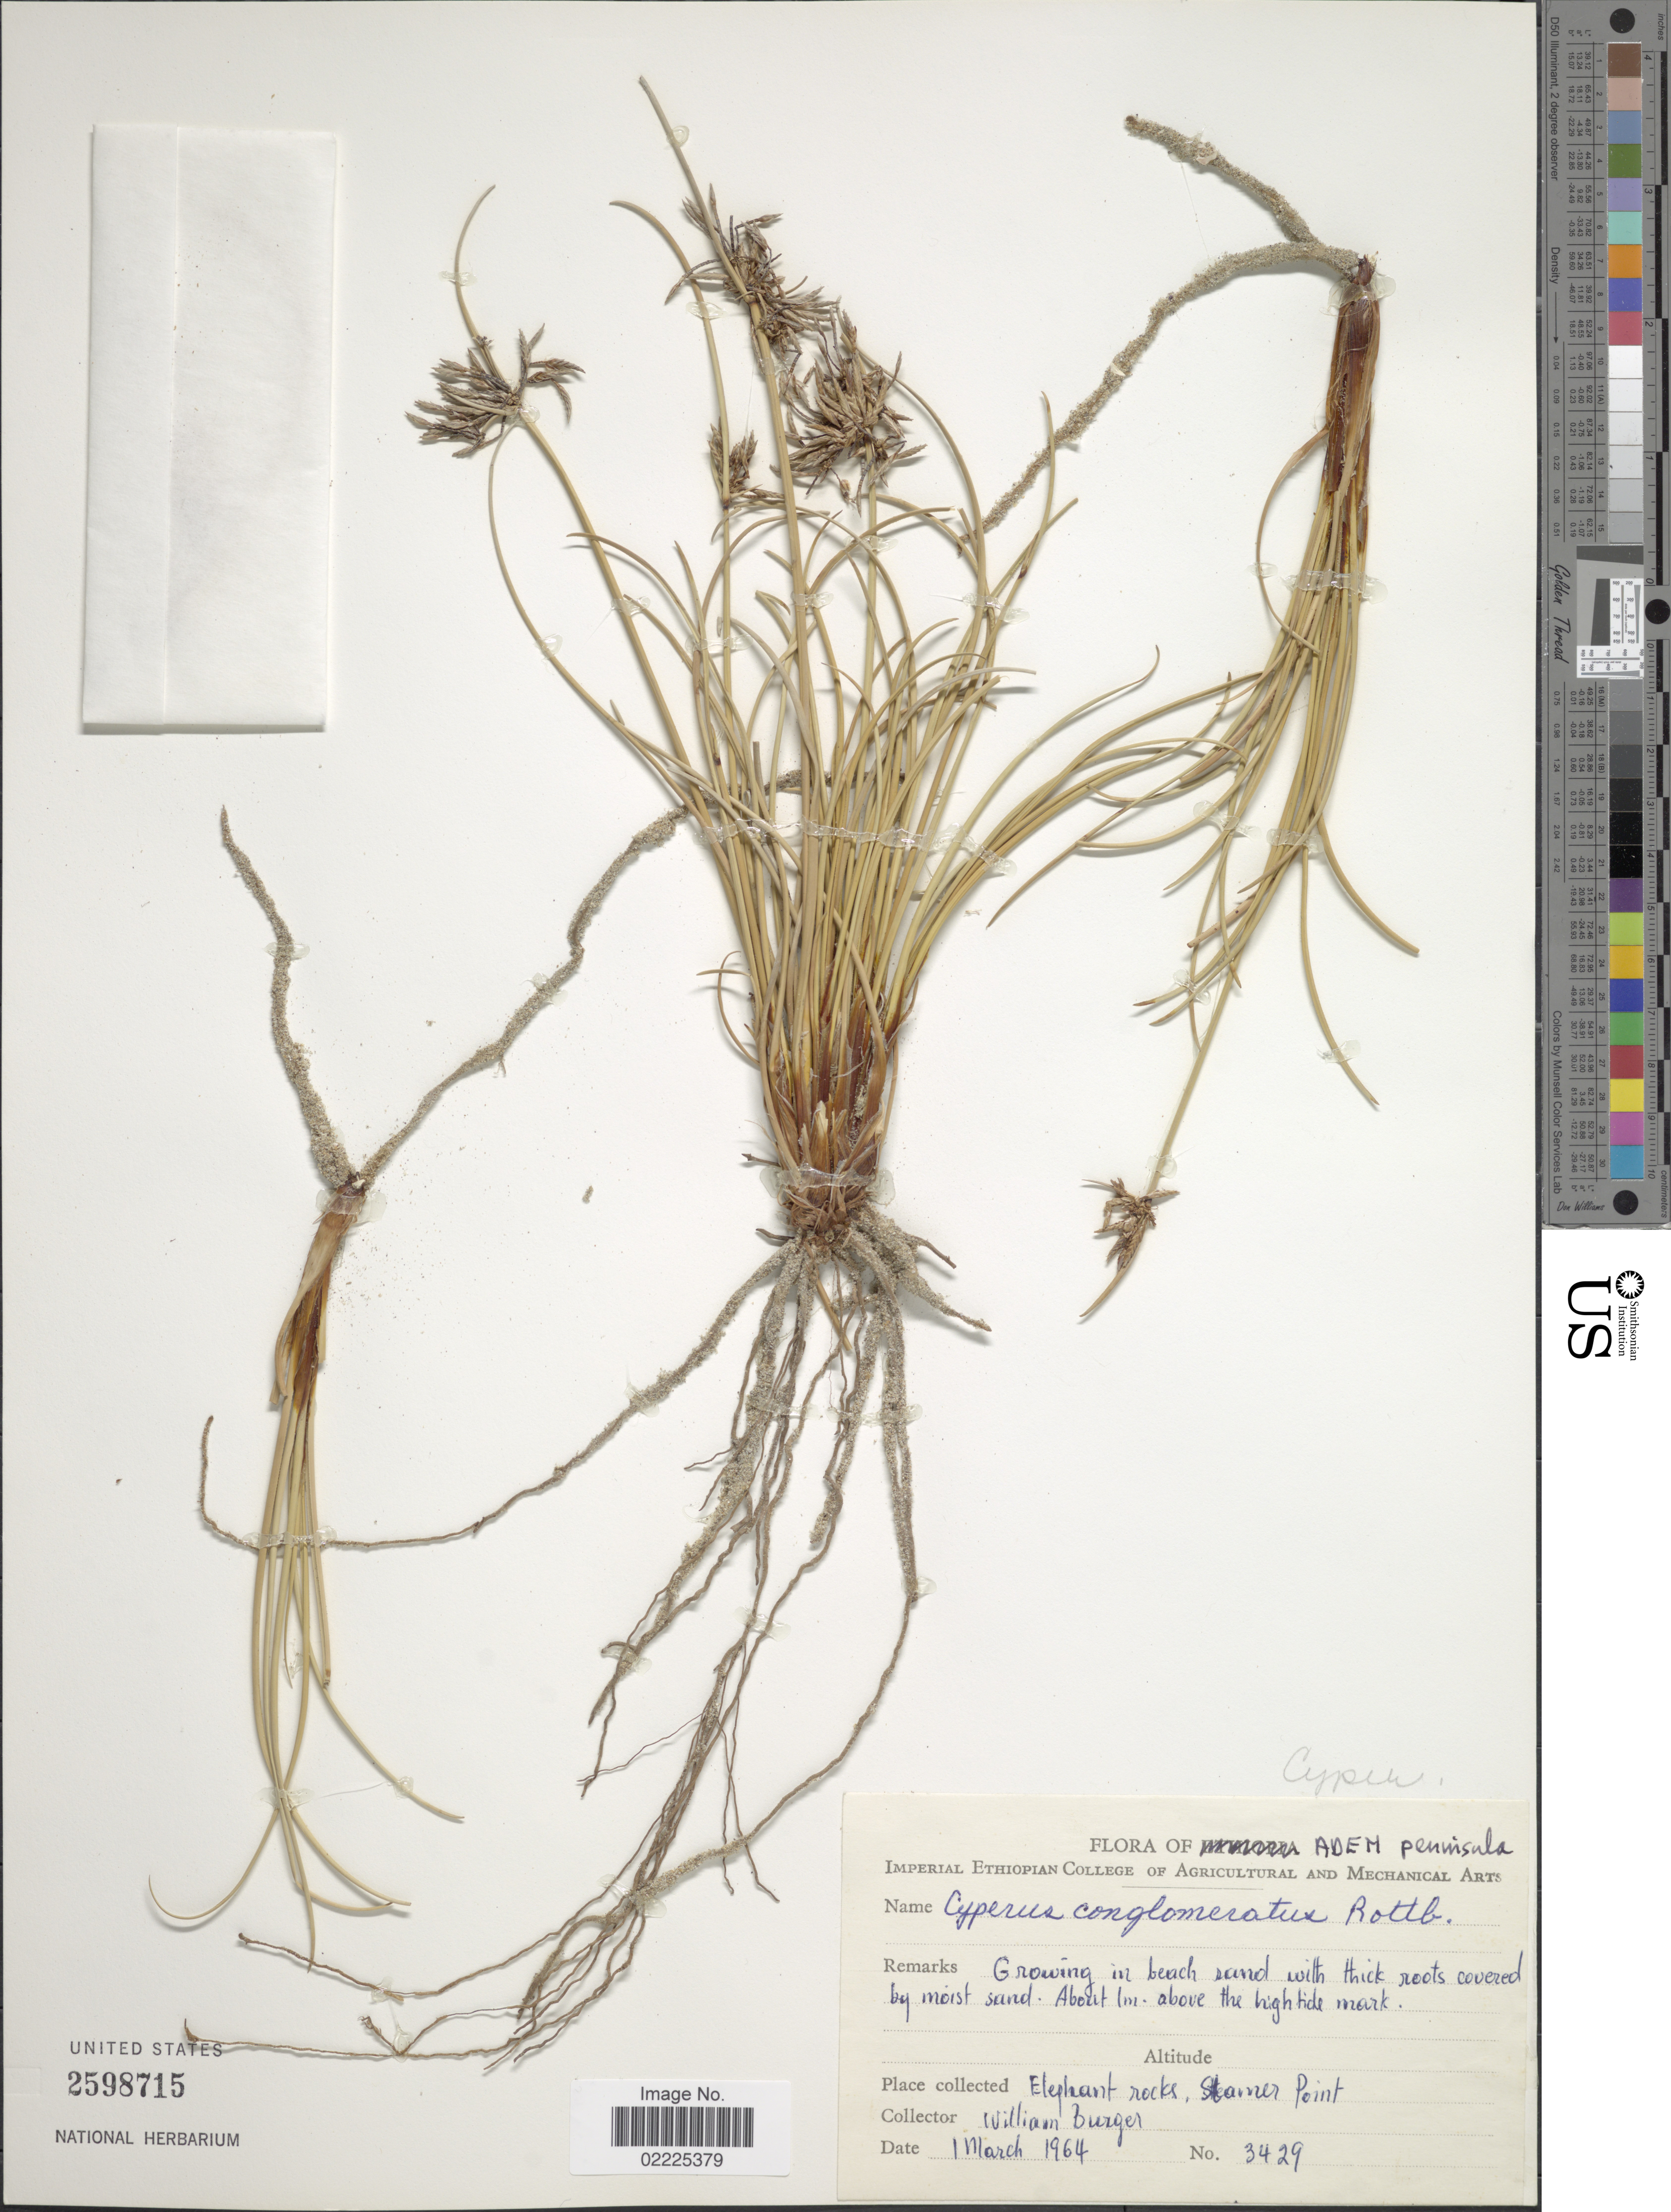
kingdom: Plantae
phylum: Tracheophyta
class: Liliopsida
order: Poales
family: Cyperaceae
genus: Cyperus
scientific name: Cyperus conglomeratus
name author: Rottb.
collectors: W. Burger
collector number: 3429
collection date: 1964-03-01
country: Yemen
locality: Adem Peninsula, Elephant rocks, Staner Point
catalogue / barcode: US 2598715